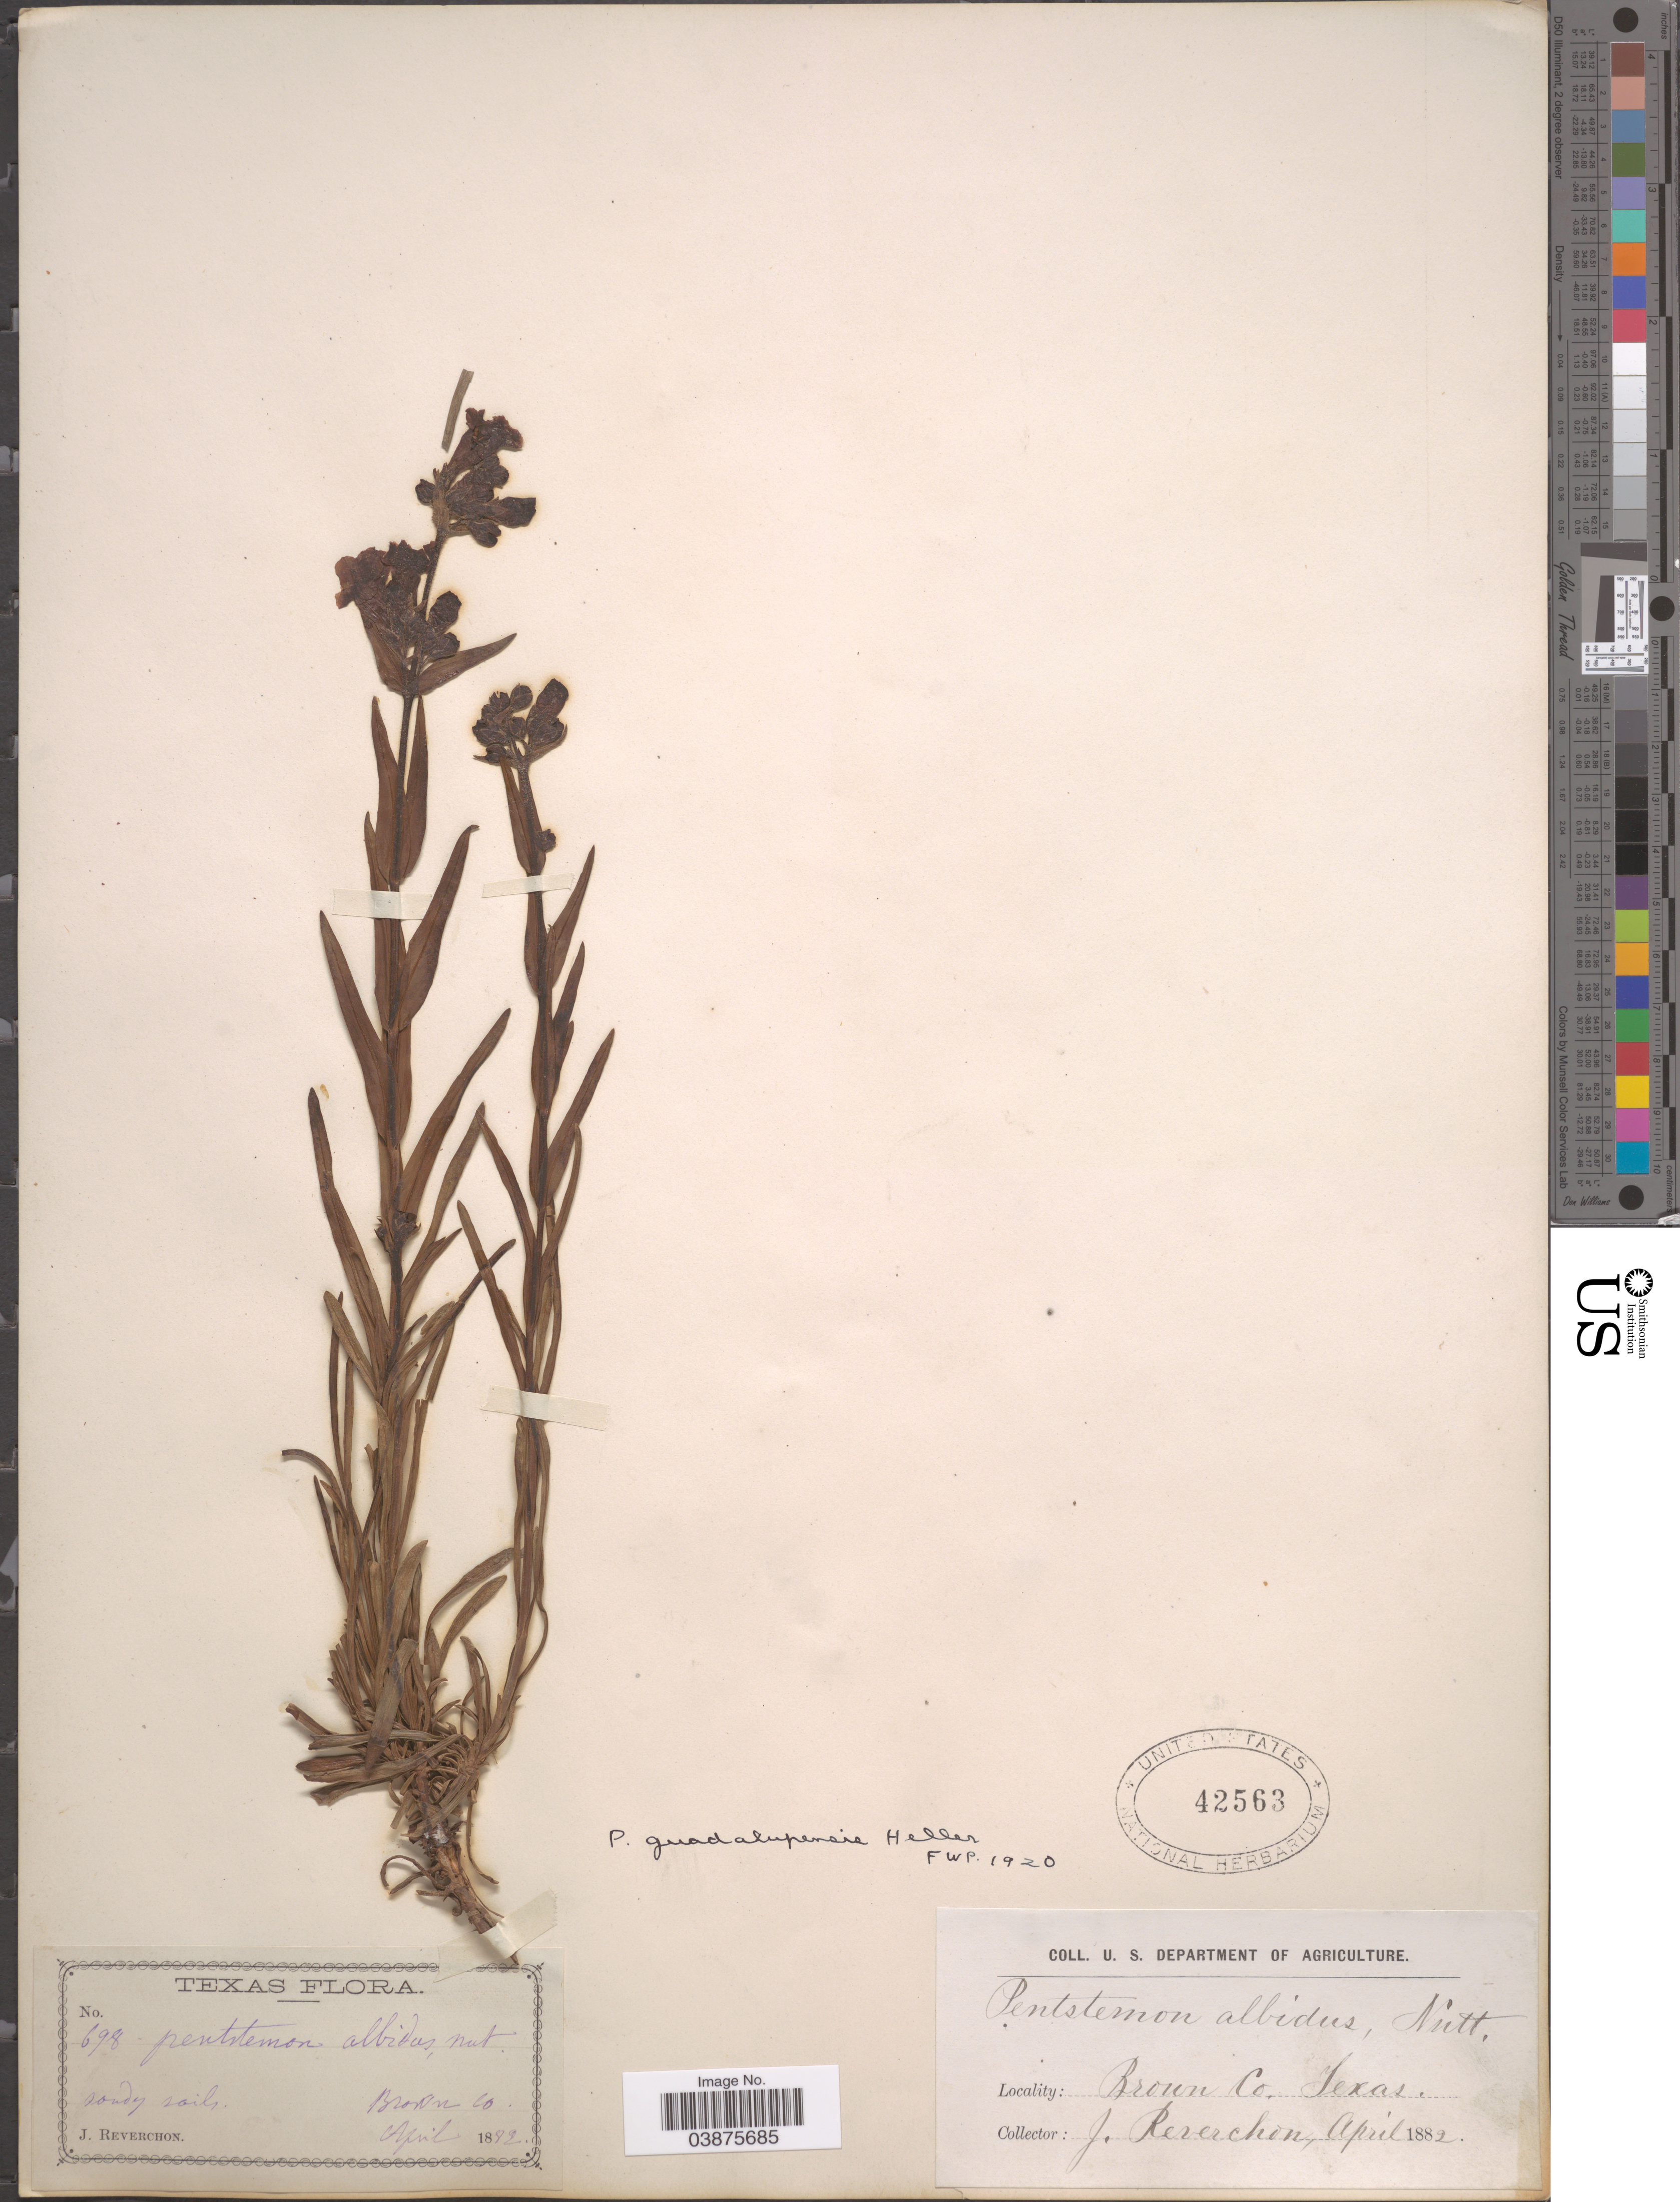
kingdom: Plantae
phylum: Tracheophyta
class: Magnoliopsida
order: Lamiales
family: Plantaginaceae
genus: Penstemon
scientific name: Penstemon guadalupensis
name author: A. Heller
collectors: J. Reverchon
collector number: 698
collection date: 1892-04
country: United States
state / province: Texas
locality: Brown Co.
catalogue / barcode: US 42563